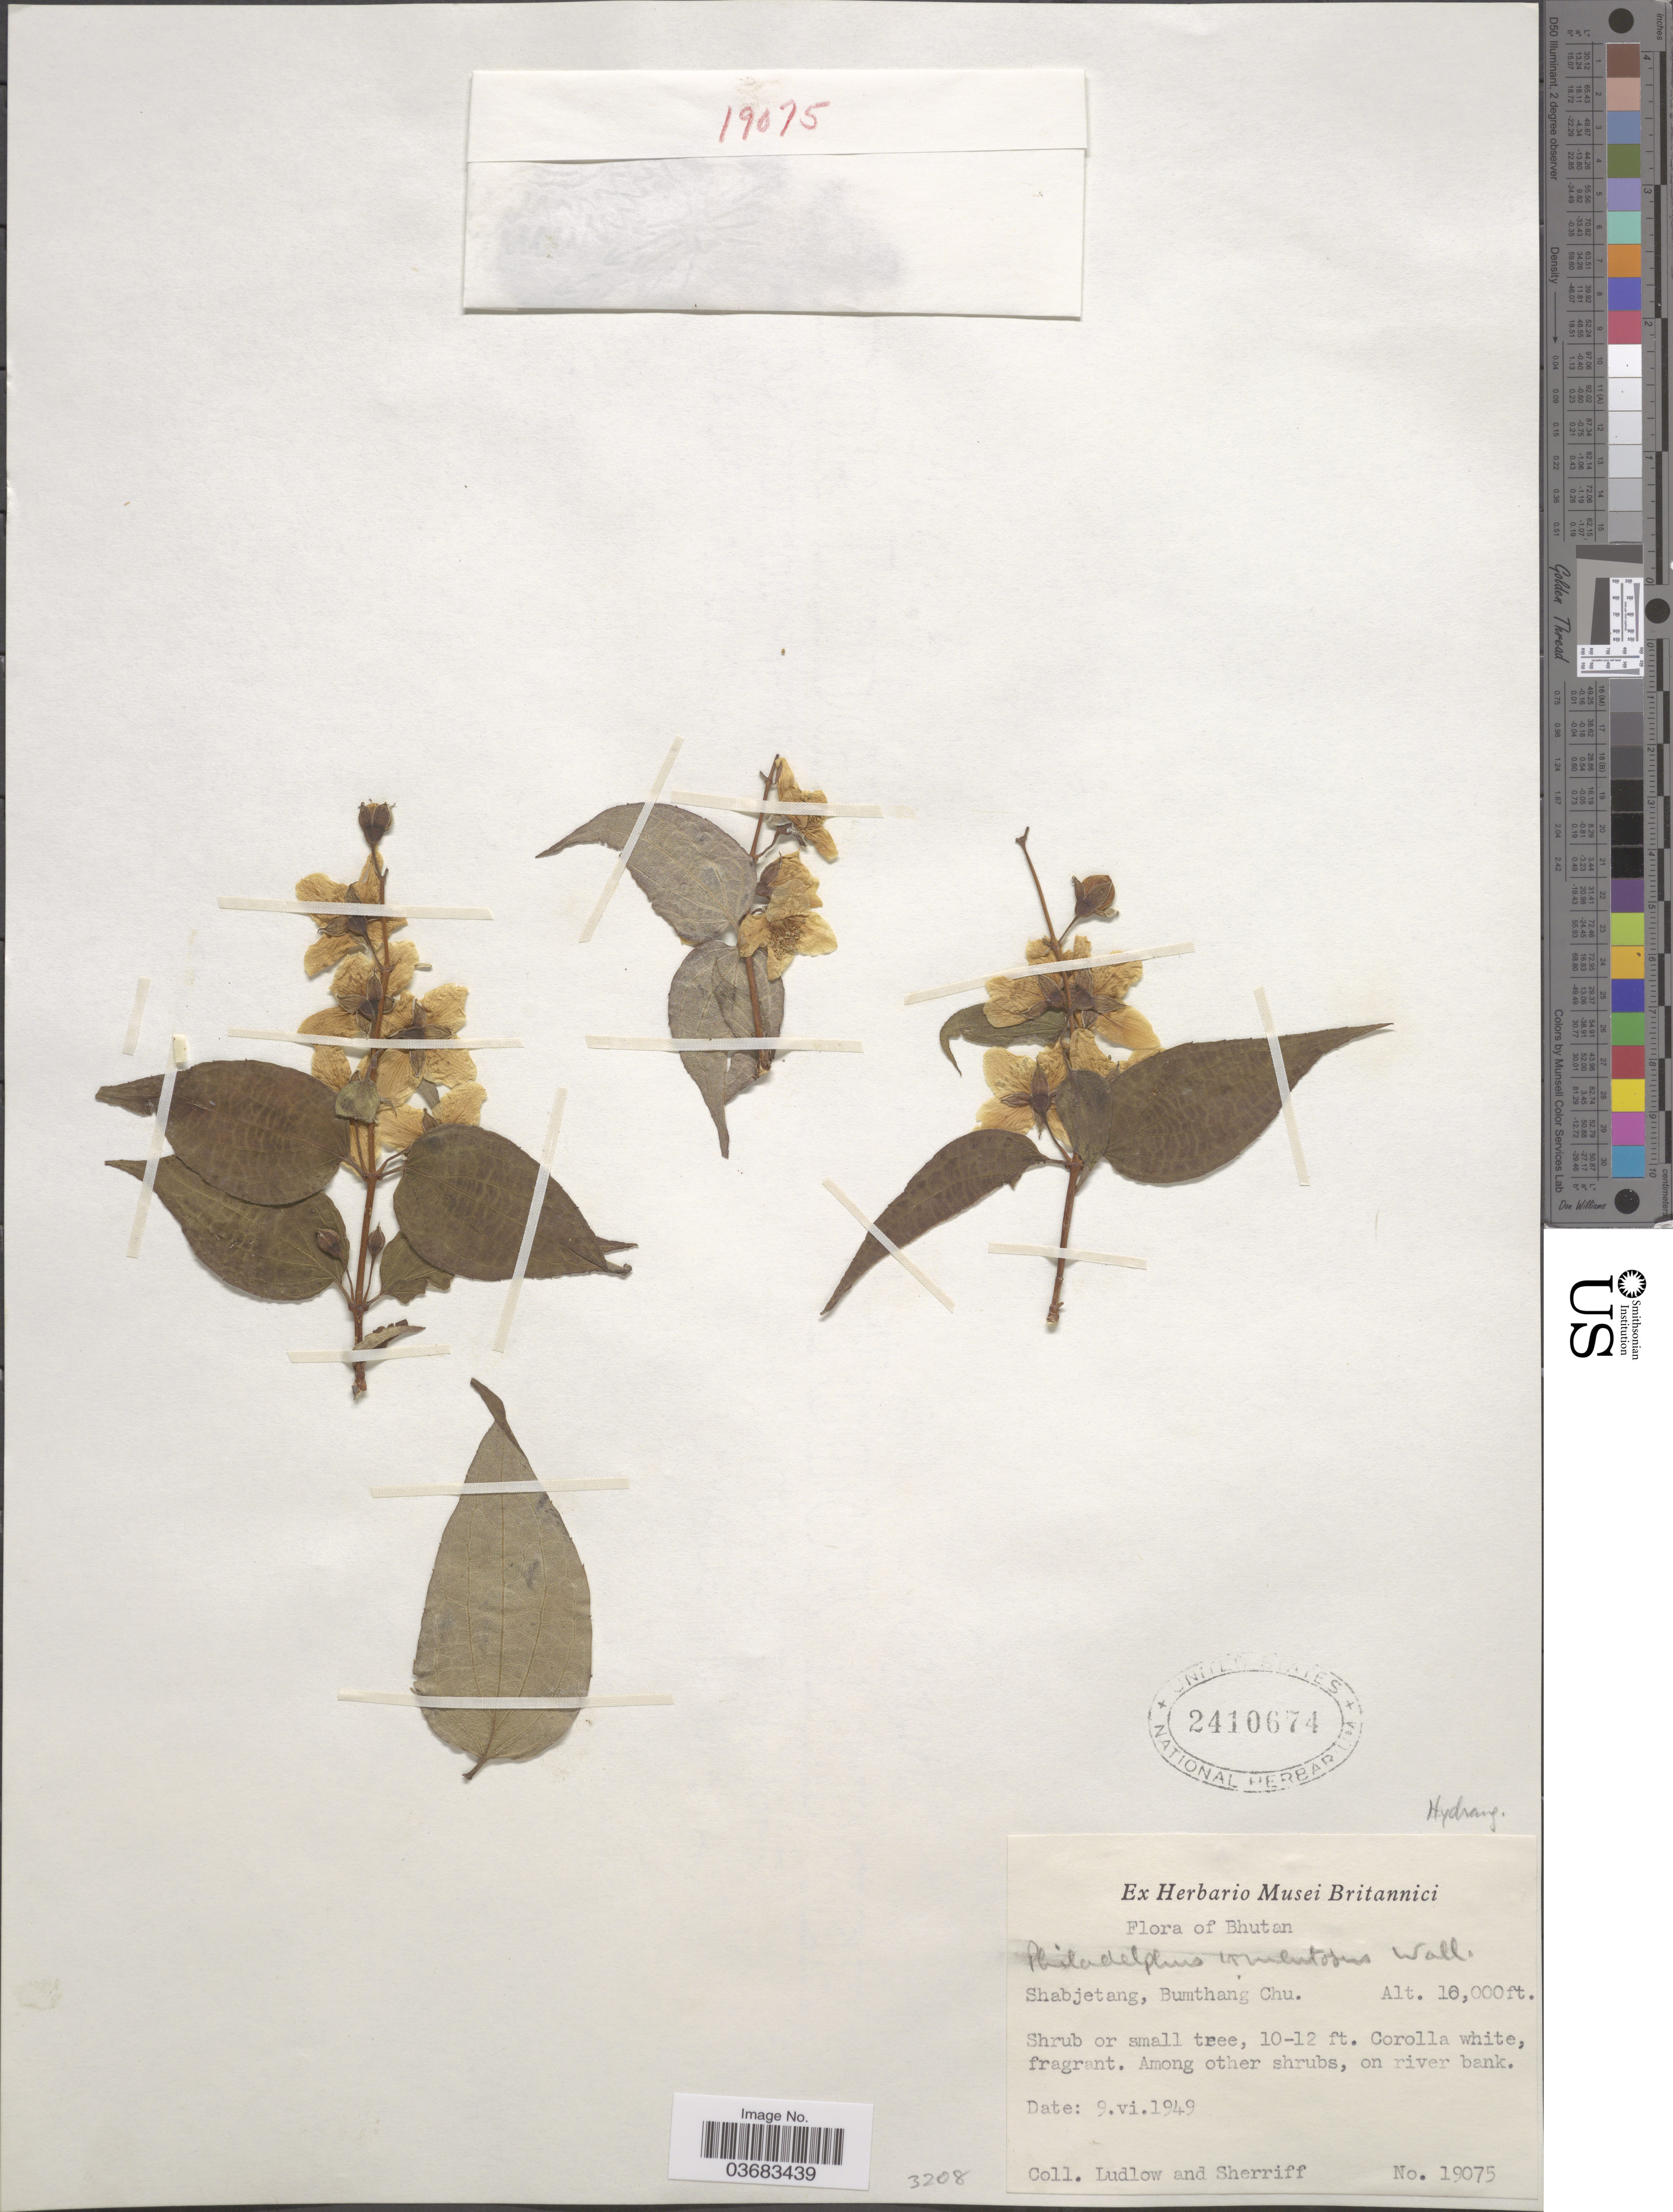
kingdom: Plantae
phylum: Tracheophyta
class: Magnoliopsida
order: Cornales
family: Hydrangeaceae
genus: Philadelphus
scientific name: Philadelphus tomentosus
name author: Wall. ex G. Don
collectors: -. Ludlow & Sherriff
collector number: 19075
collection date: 1949-06-09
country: Bhutan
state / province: Bumthang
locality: Shabjetang, Bumthang Chu.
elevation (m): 3048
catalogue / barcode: US 2410674